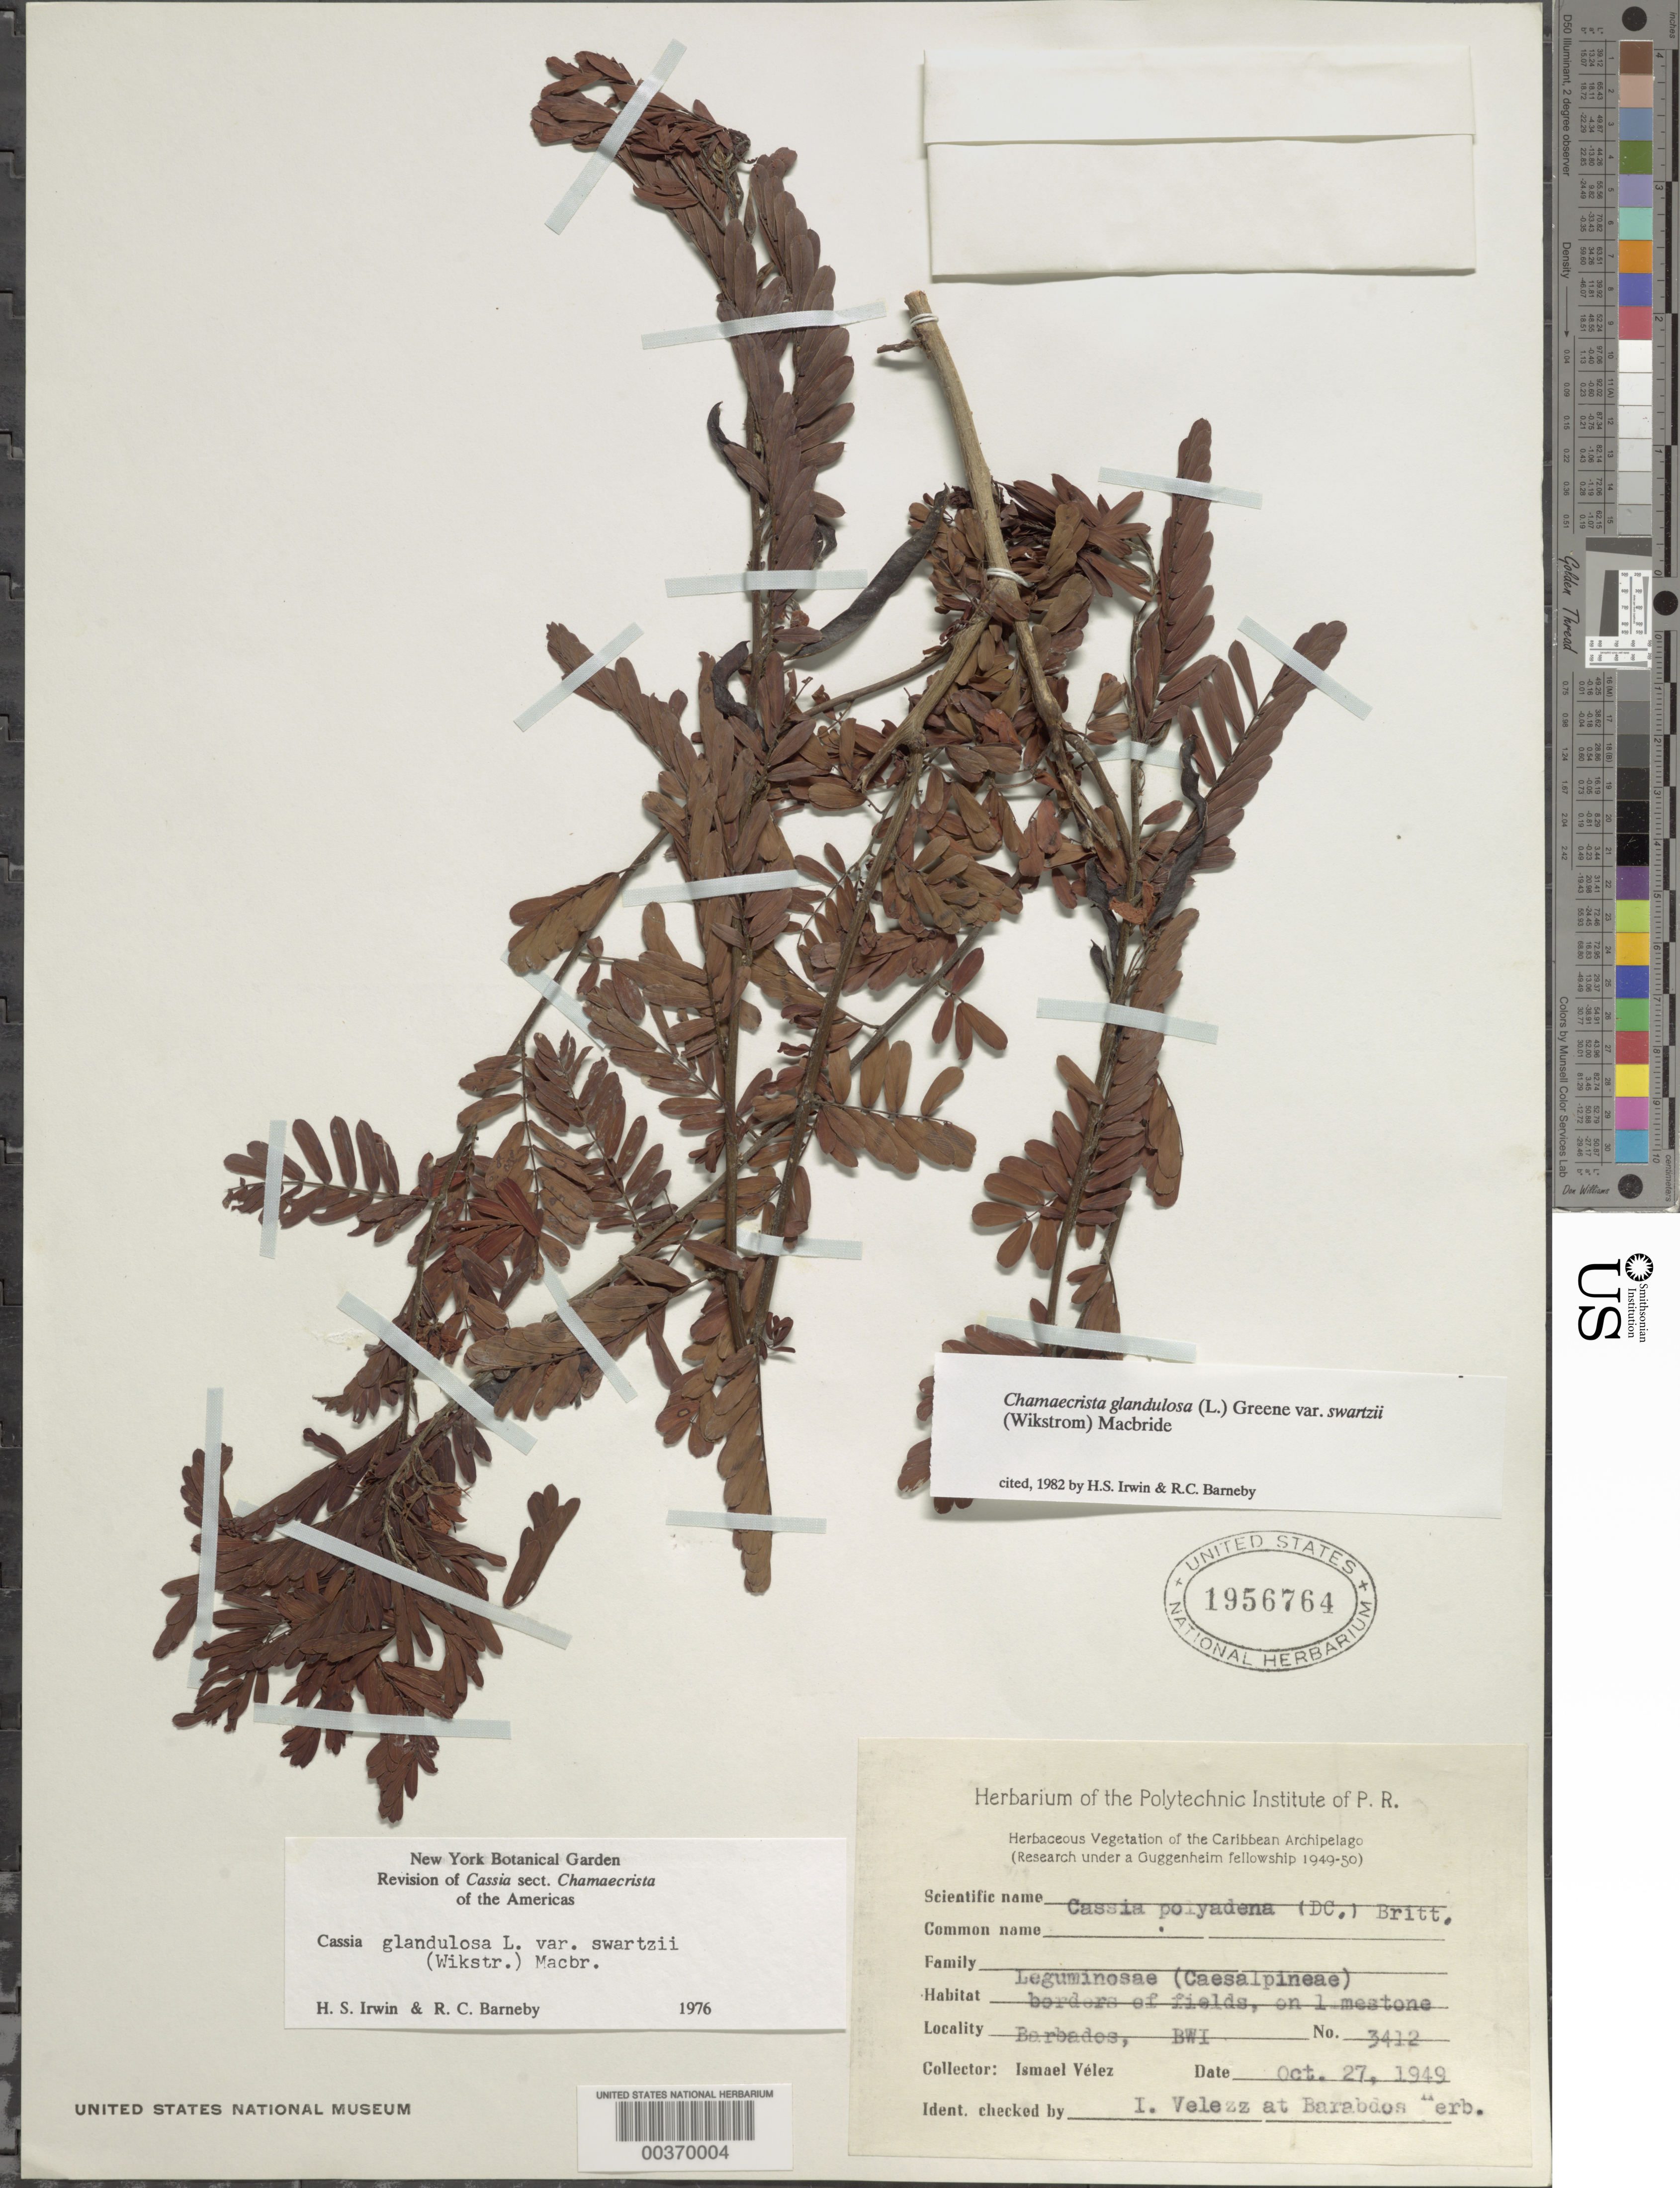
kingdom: Plantae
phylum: Tracheophyta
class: Magnoliopsida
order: Fabales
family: Fabaceae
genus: Chamaecrista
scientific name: Chamaecrista glandulosa var. swartzii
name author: (Wikstr.) H.S. Irwin & Barneby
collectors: I. Velez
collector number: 3412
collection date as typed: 27 Oct 1949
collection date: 1949-10-27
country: Barbados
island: Windward Is.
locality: On 1 mestone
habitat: Borders of fields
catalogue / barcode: US 1956764